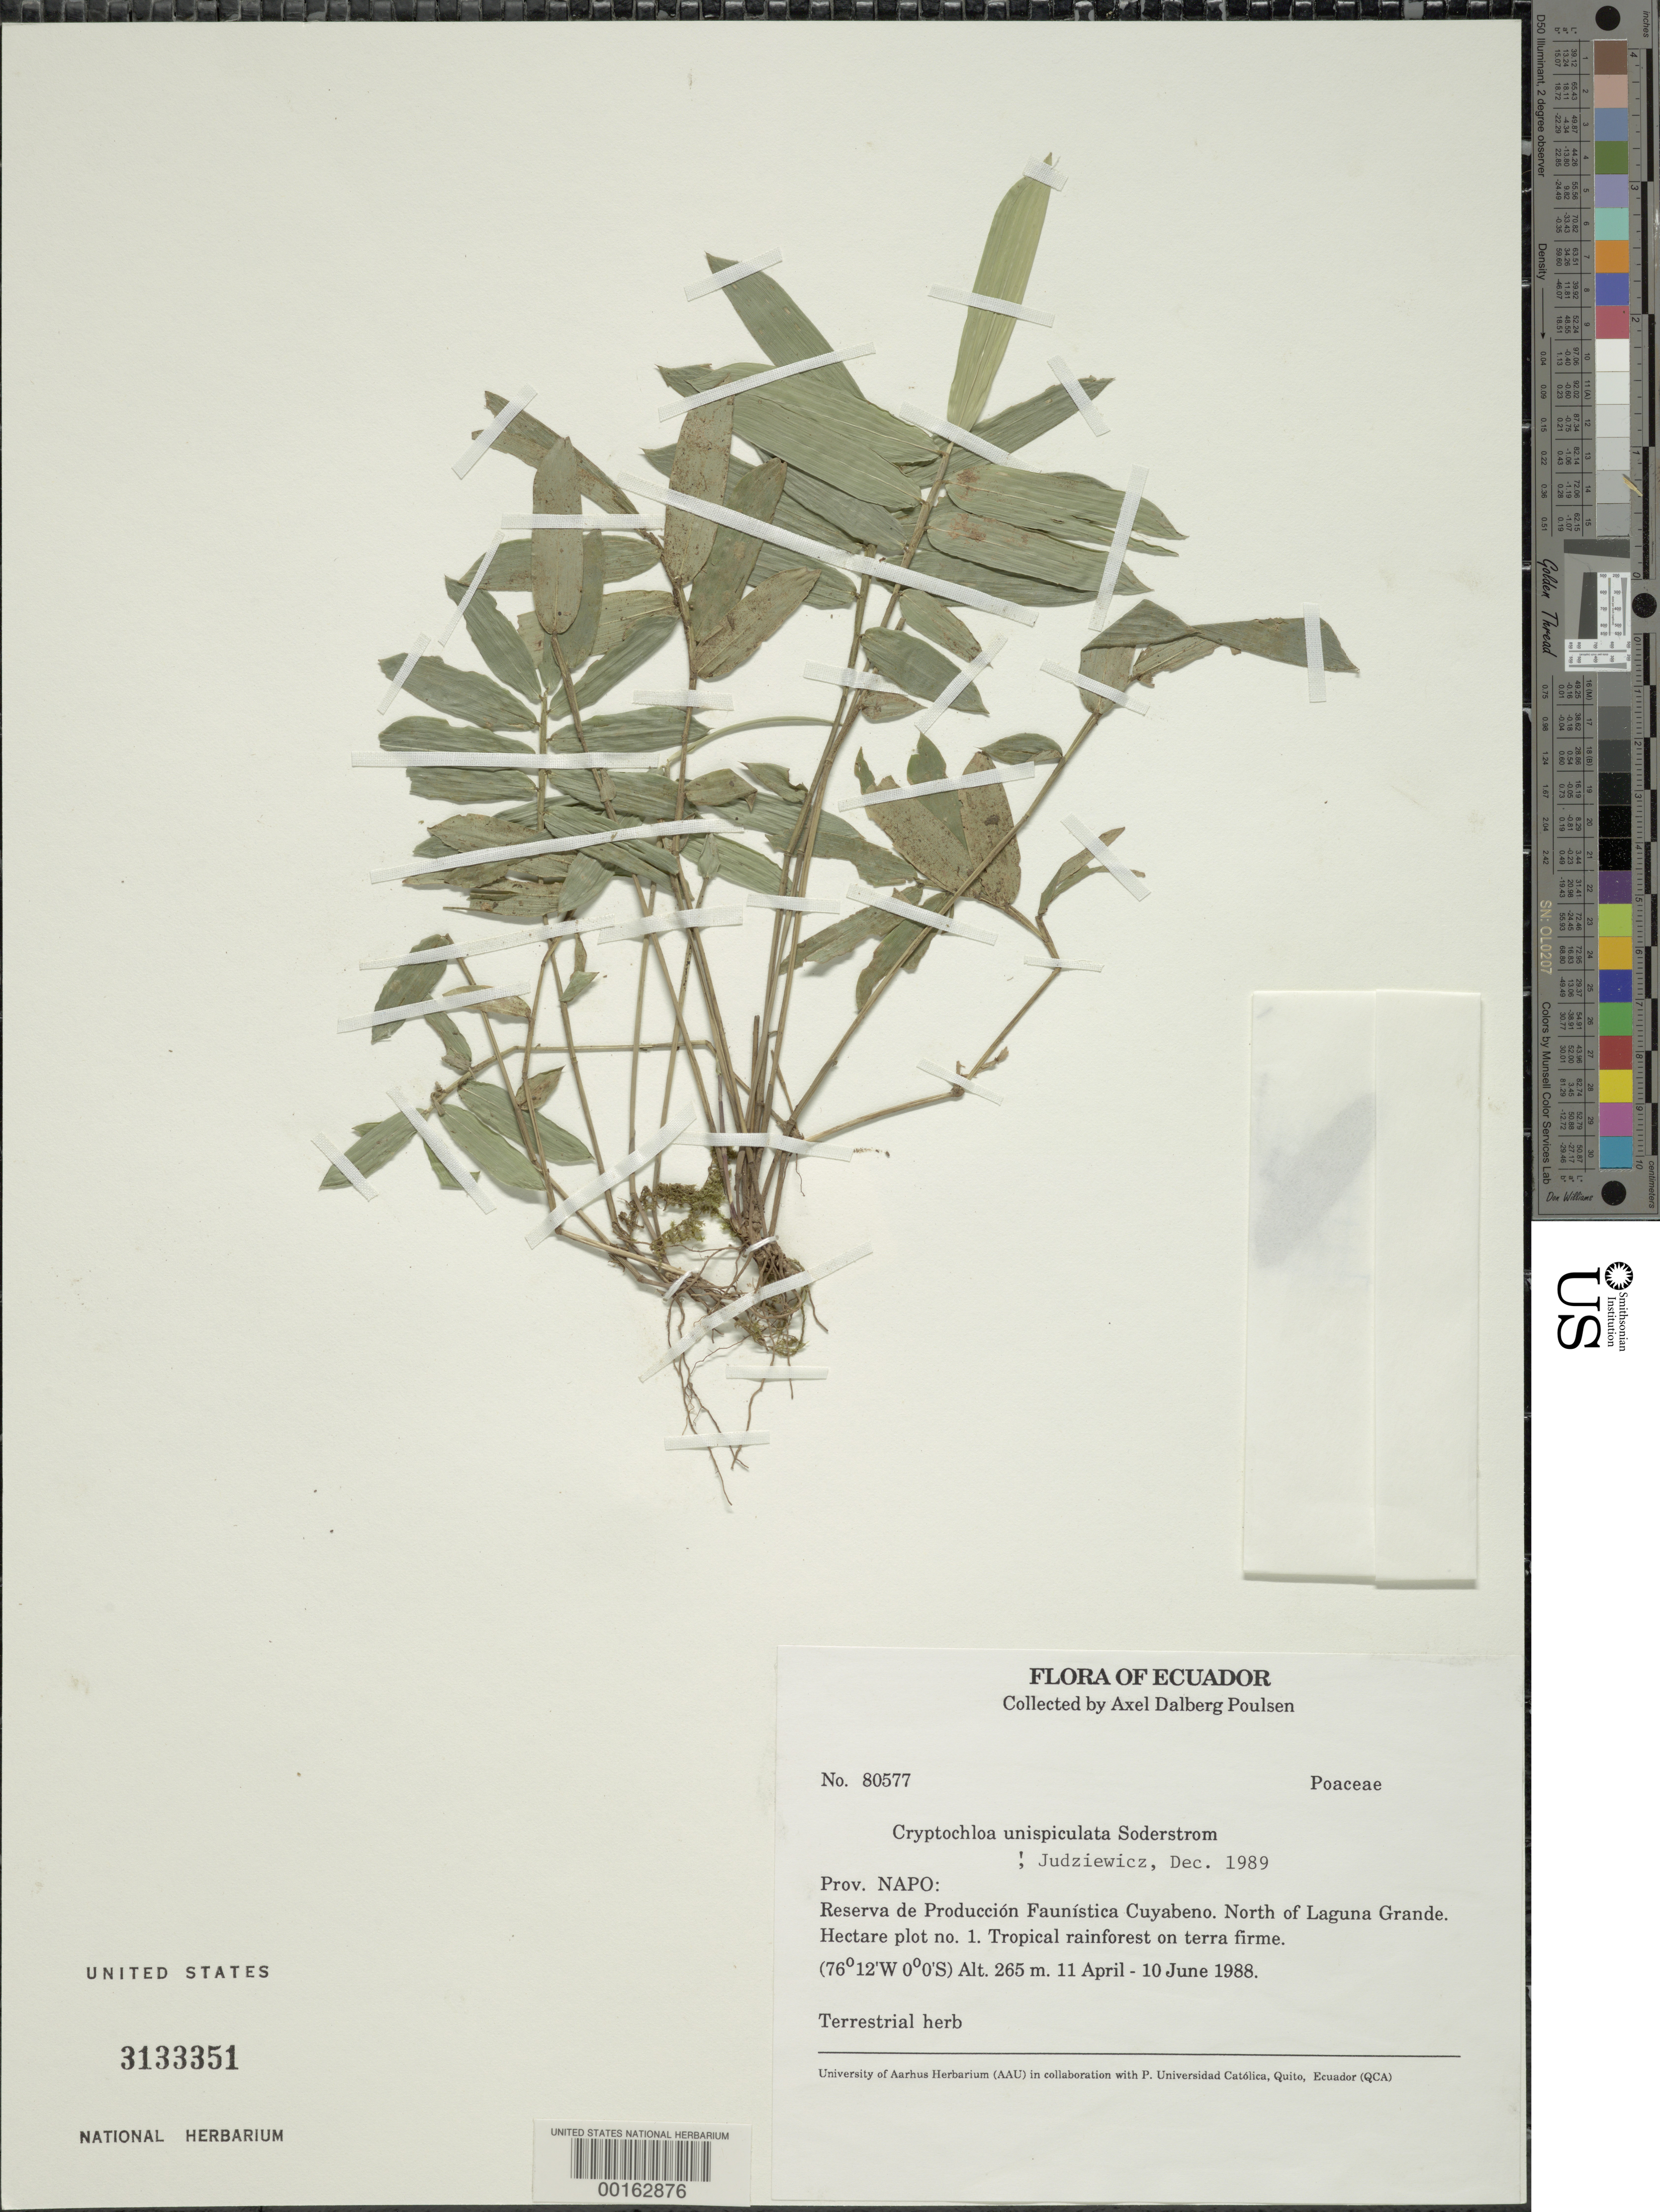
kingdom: Plantae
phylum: Tracheophyta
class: Liliopsida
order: Poales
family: Poaceae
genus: Cryptochloa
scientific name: Cryptochloa unispiculata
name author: Soderstr.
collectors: A. Poulsen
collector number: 80577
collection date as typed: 11 Apr 1988 to 10 Jun 1988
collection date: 1988-04-11/1988-06-10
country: Ecuador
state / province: Napo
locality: Reserva de Produccion Faunistica Cuyabeno, N of Laguna Grande, Hectare plot no. 1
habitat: Tropical rainforest on terra firme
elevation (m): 265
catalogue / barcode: US 3133351